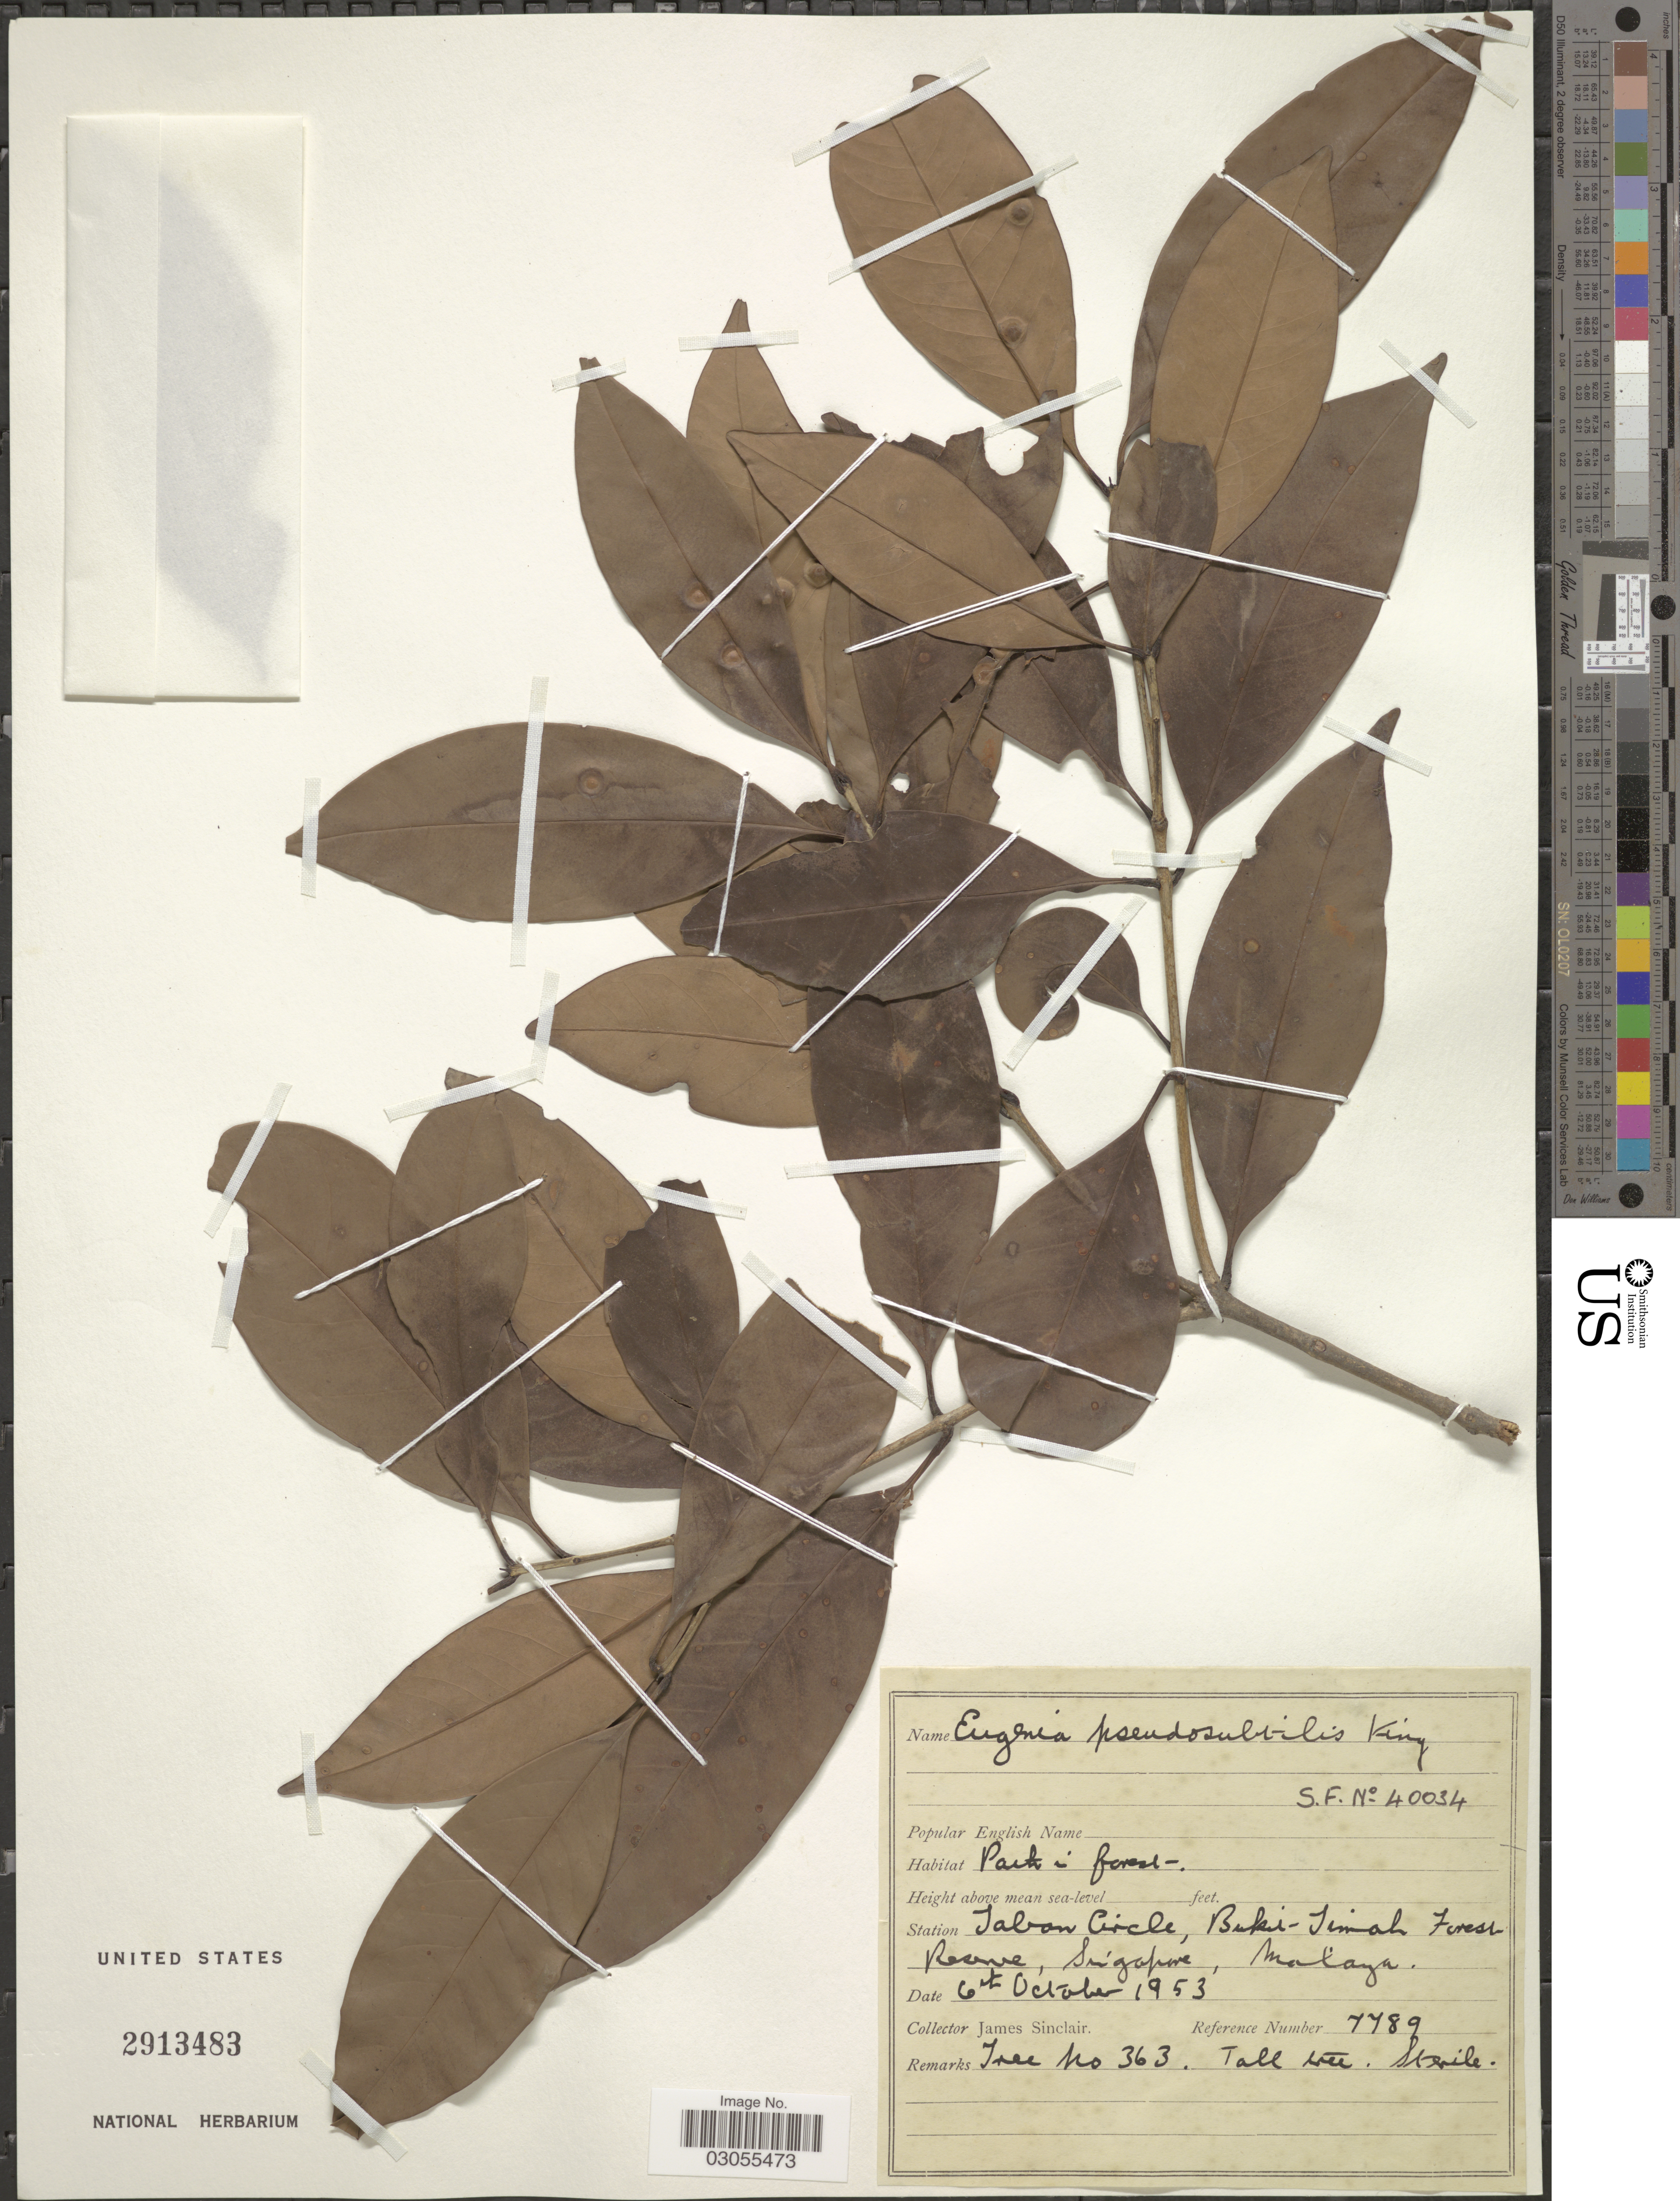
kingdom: Plantae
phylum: Tracheophyta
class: Magnoliopsida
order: Myrtales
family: Myrtaceae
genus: Syzygium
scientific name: Syzygium borneense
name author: (Miq.) Miq.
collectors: J. Sinclair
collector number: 7789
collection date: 1953-10-06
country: Singapore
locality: Jabon Circle, Bukit-Timah Forest Reserve, Malaya.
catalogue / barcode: US 2913483